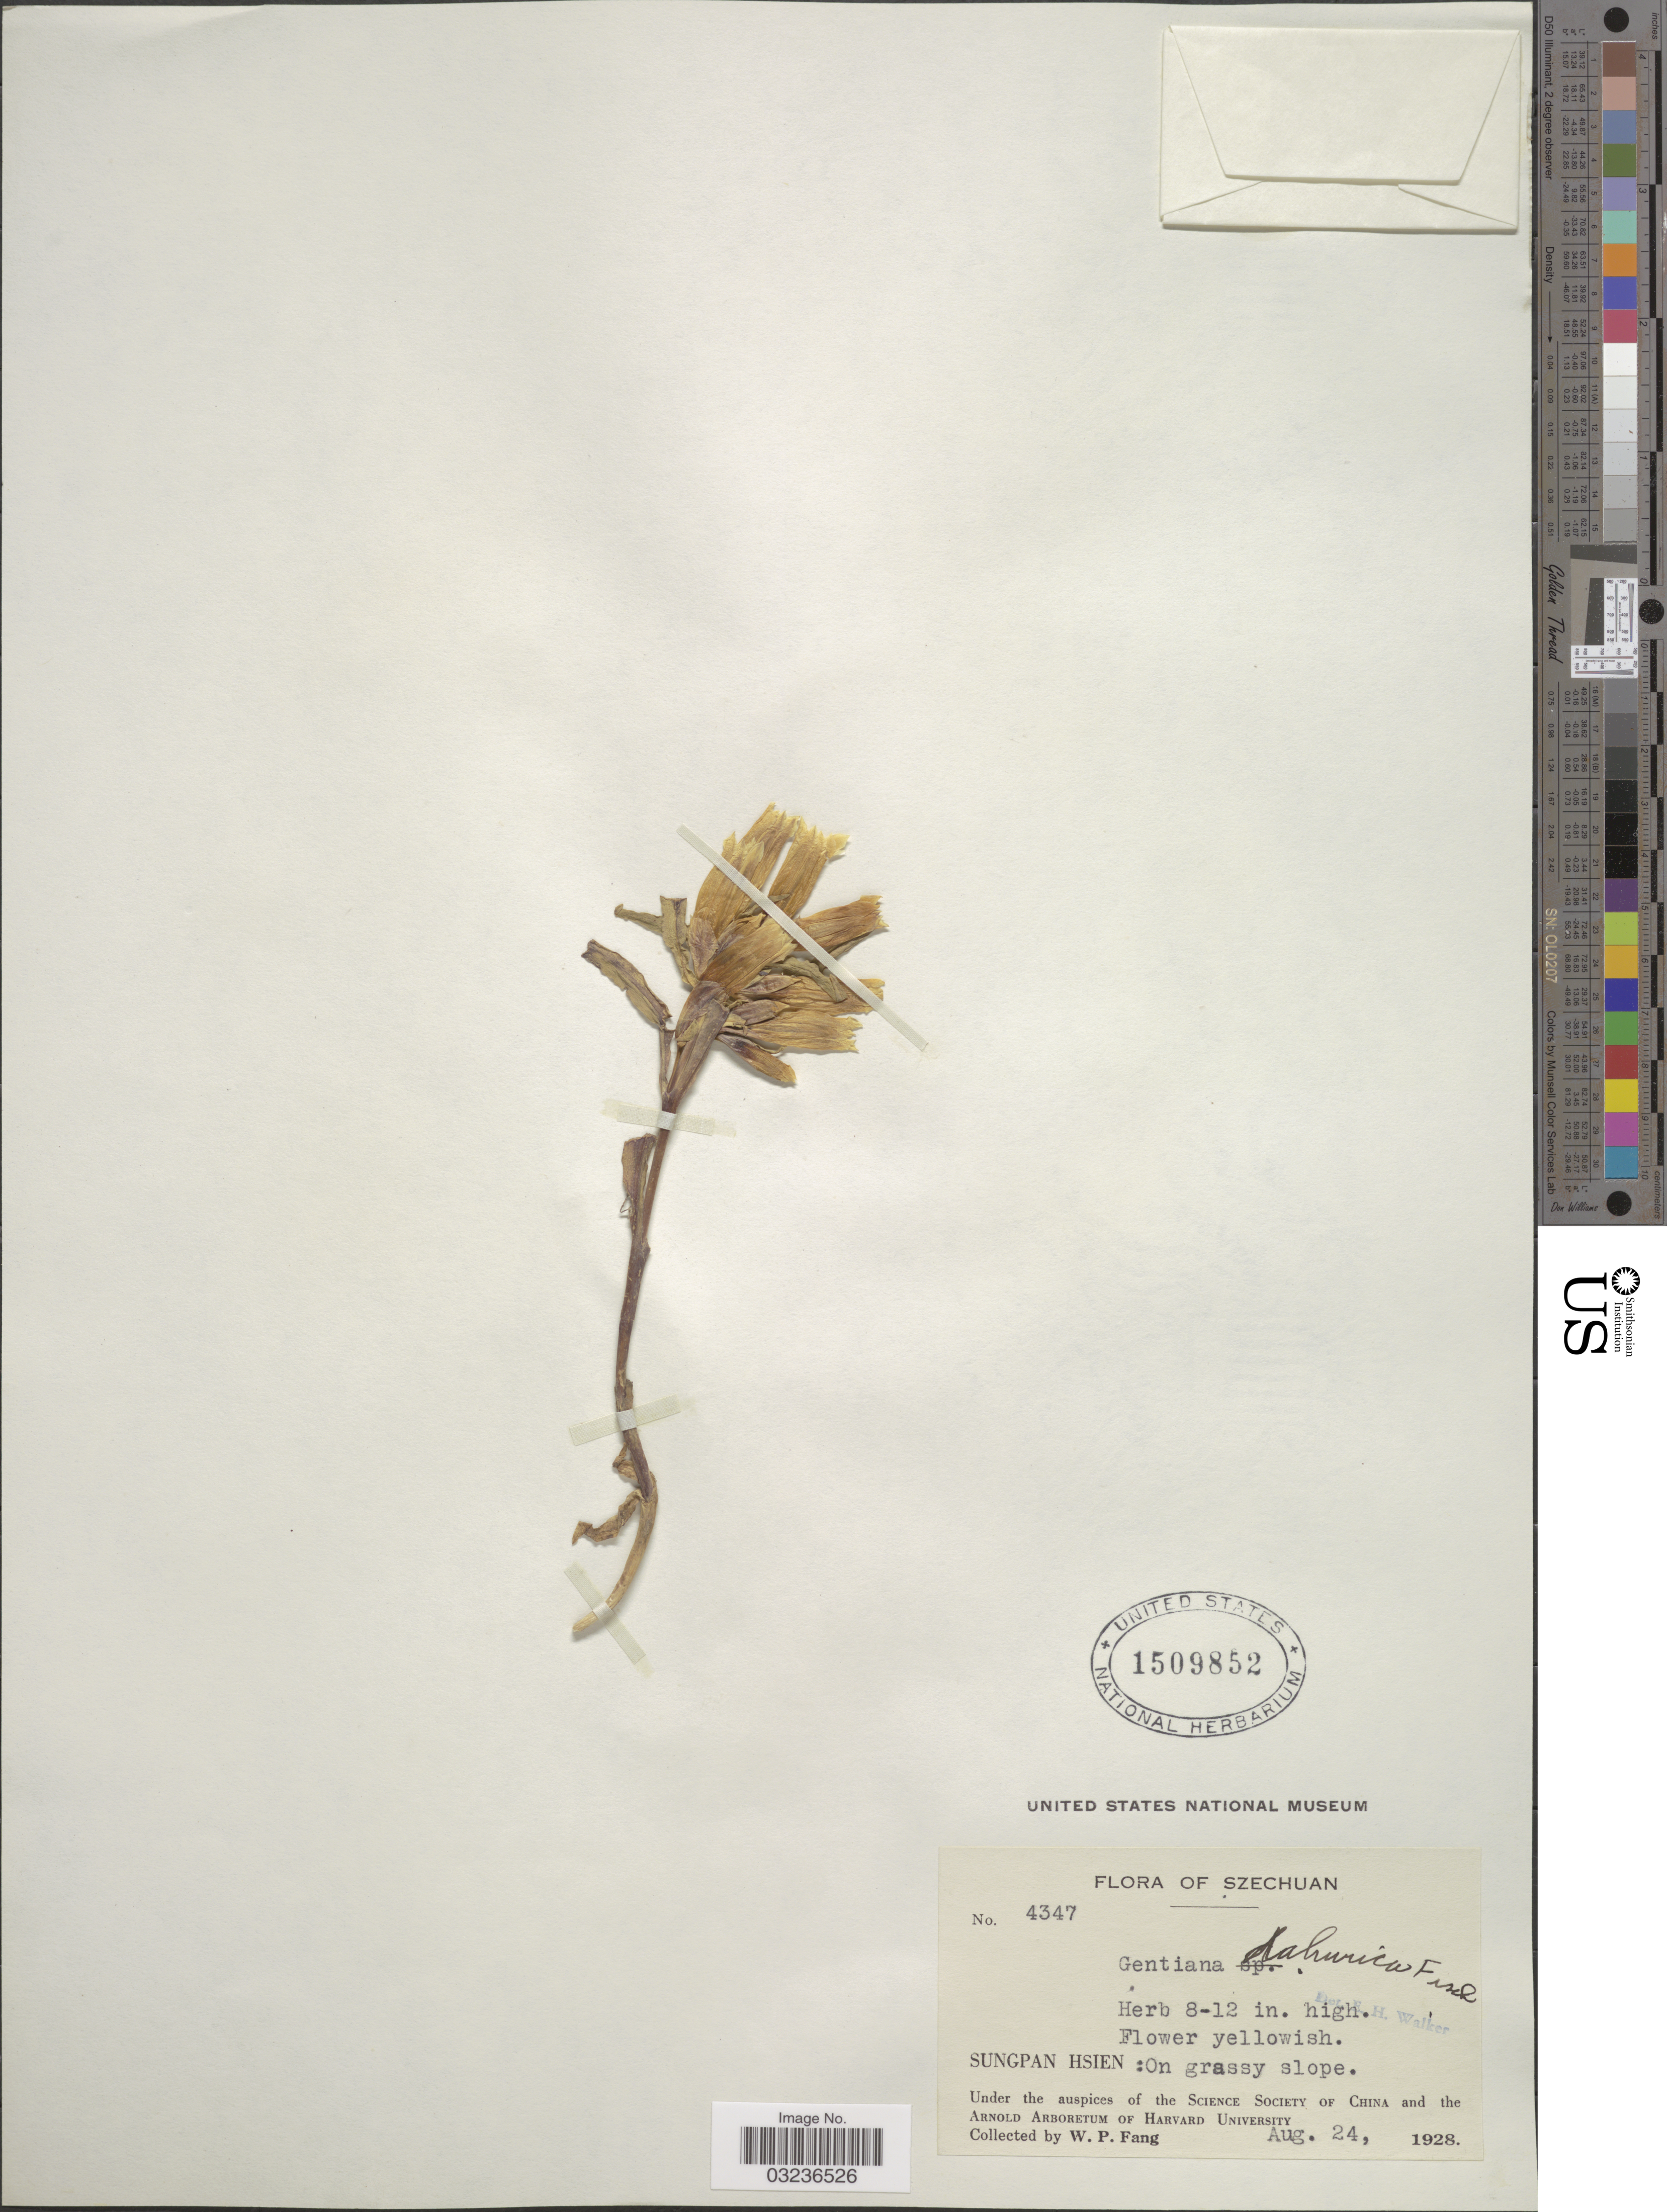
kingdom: Plantae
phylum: Tracheophyta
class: Magnoliopsida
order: Gentianales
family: Gentianaceae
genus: Gentiana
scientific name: Gentiana dahurica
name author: Fisch.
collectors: W. P. Fang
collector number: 4347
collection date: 1928-08-24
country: China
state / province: Sichuan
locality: Szechuan. Sungpan Hsien: On grassy slope.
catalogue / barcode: US 1509852